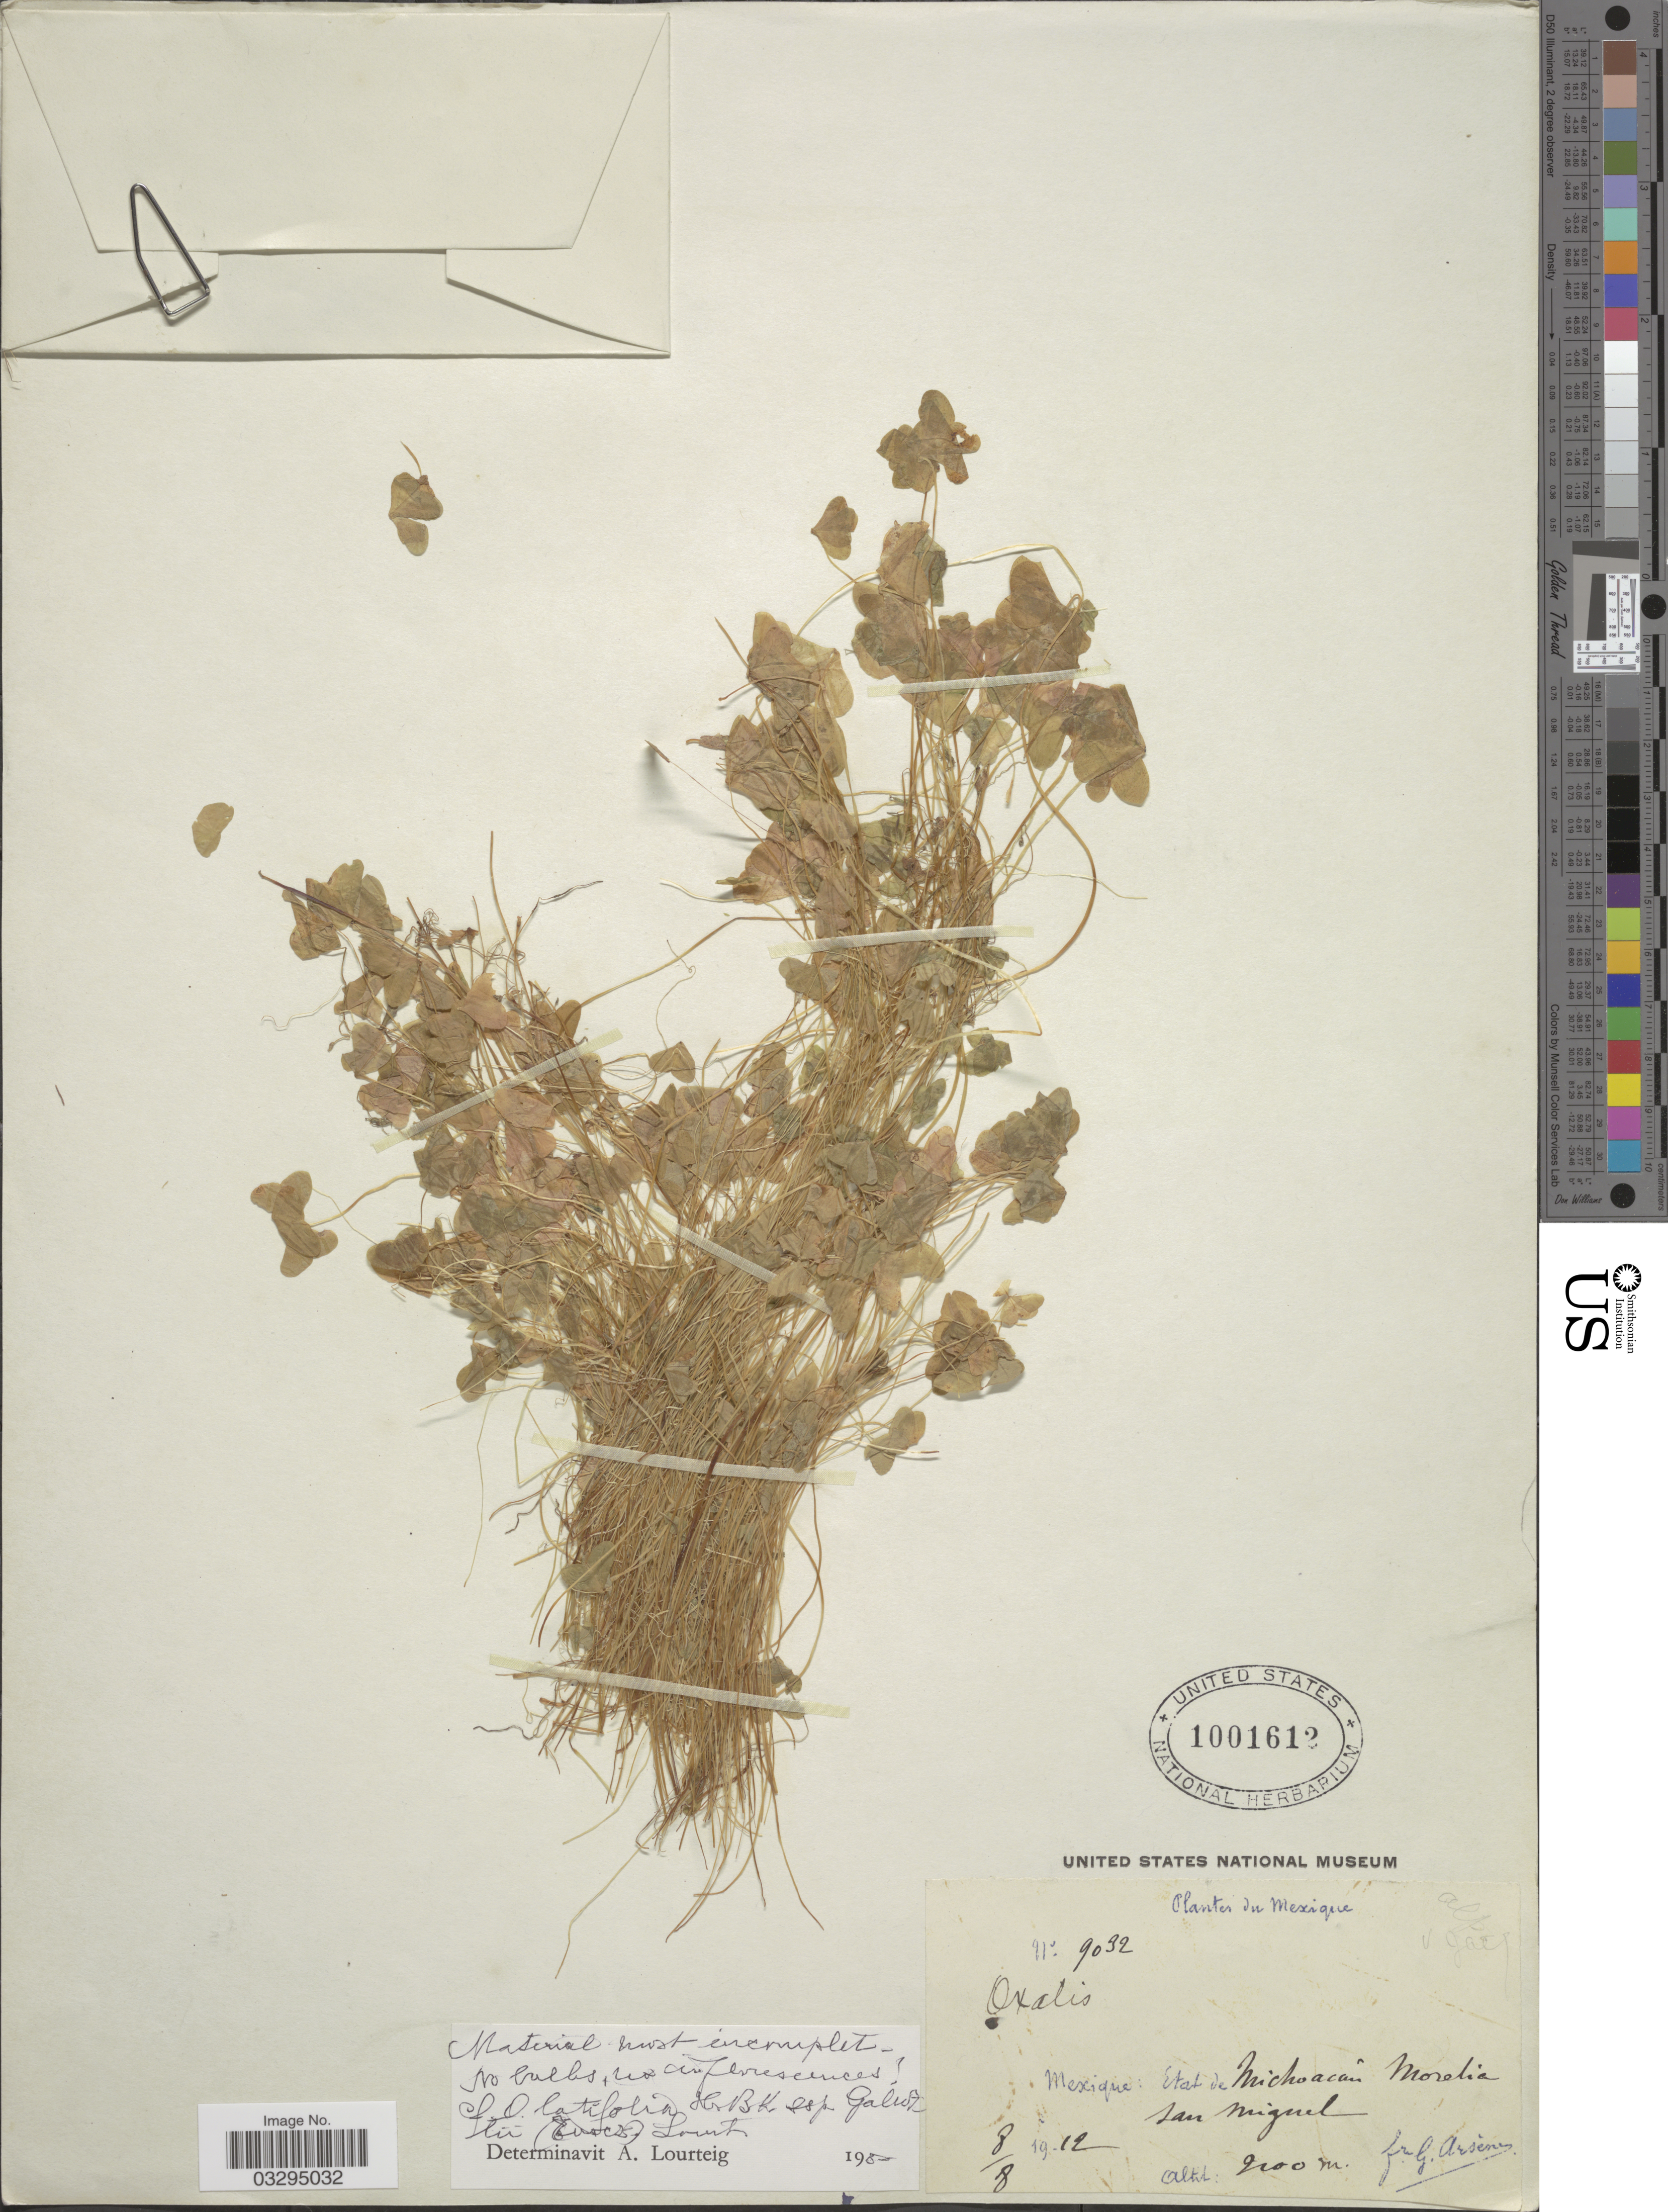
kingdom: Plantae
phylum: Tracheophyta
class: Magnoliopsida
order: Oxalidales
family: Oxalidaceae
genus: Oxalis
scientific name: Oxalis latifolia subsp. galeottii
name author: (Turcz.) Lourteig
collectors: Bro. G. Arsène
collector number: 9032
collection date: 1912-08-08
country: Mexico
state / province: Michoacán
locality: Etat de Michoacán. Morelia. San Miguel.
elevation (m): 2100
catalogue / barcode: US 1001612